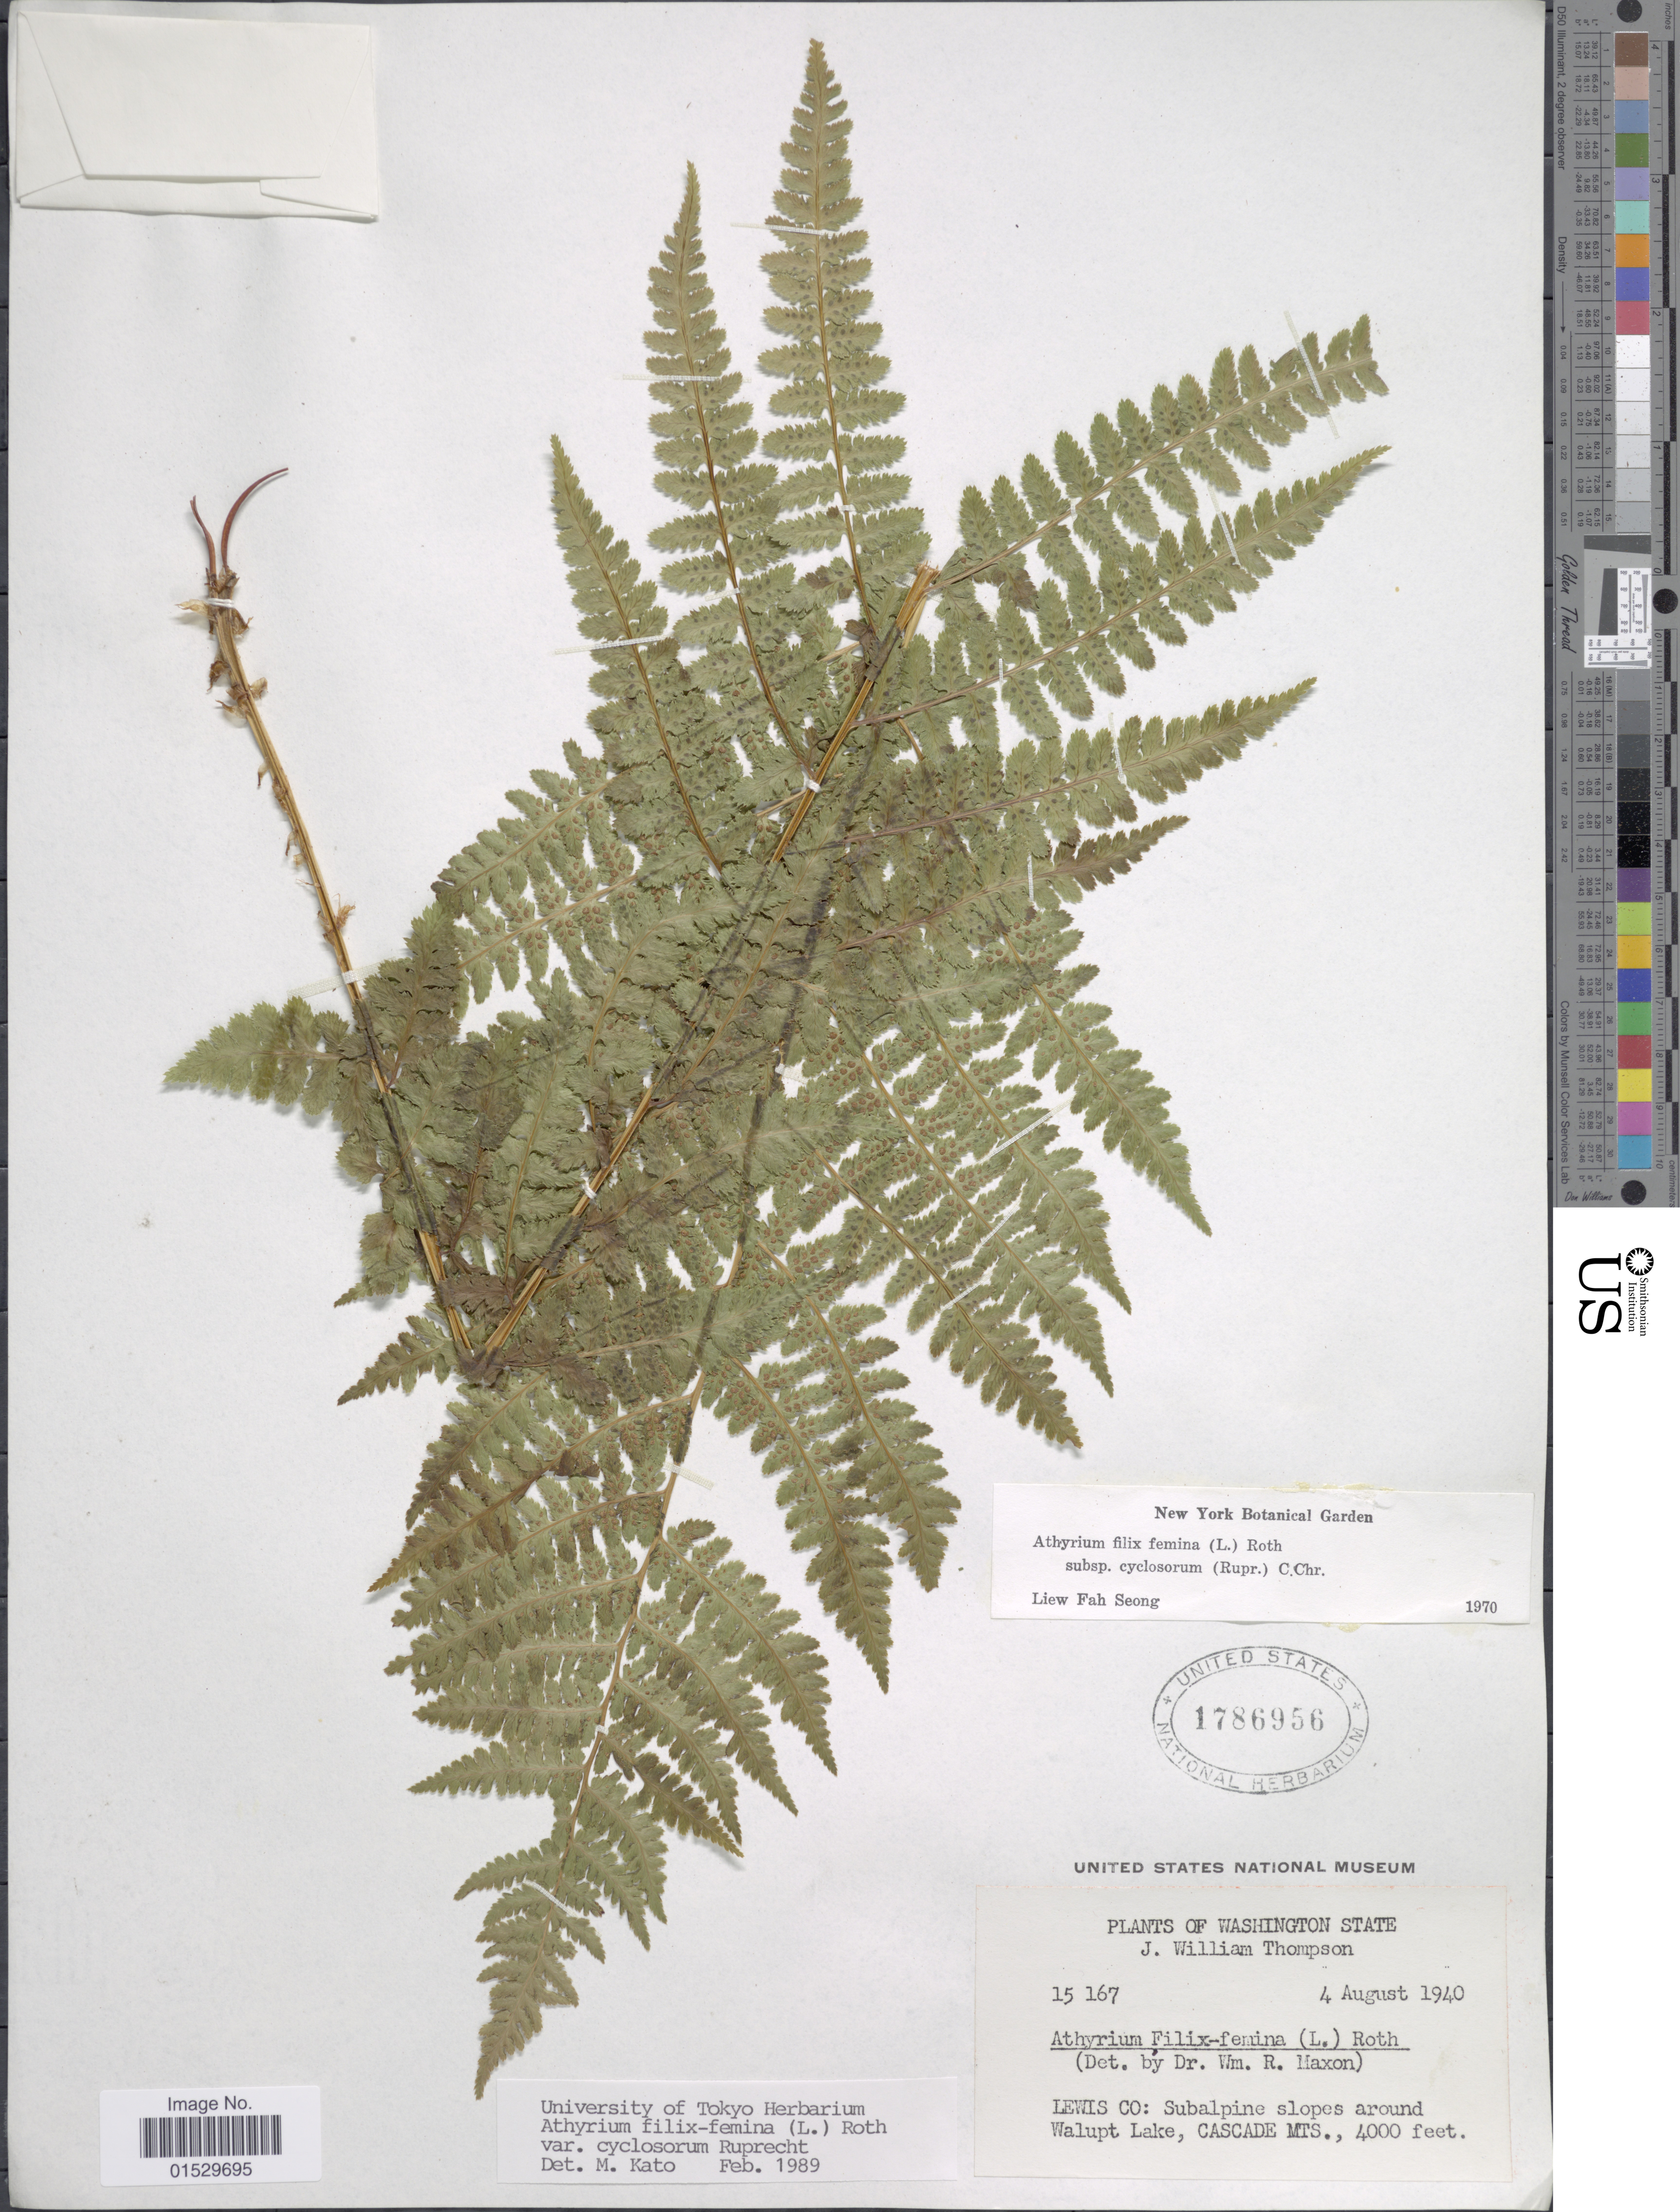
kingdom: Plantae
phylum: Tracheophyta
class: Polypodiopsida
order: Polypodiales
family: Athyriaceae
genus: Athyrium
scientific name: Athyrium filix-femina subsp. cyclosorum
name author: (Rupr.) C. Chr.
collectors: J. W. Thompson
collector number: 15167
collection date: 1940-08-04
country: United States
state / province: Washington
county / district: Lewis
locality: Washington State, Lewis Co: Subalpine slopes around Walupt Lake, Cascade Mts.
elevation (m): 1219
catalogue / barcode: US 1786956